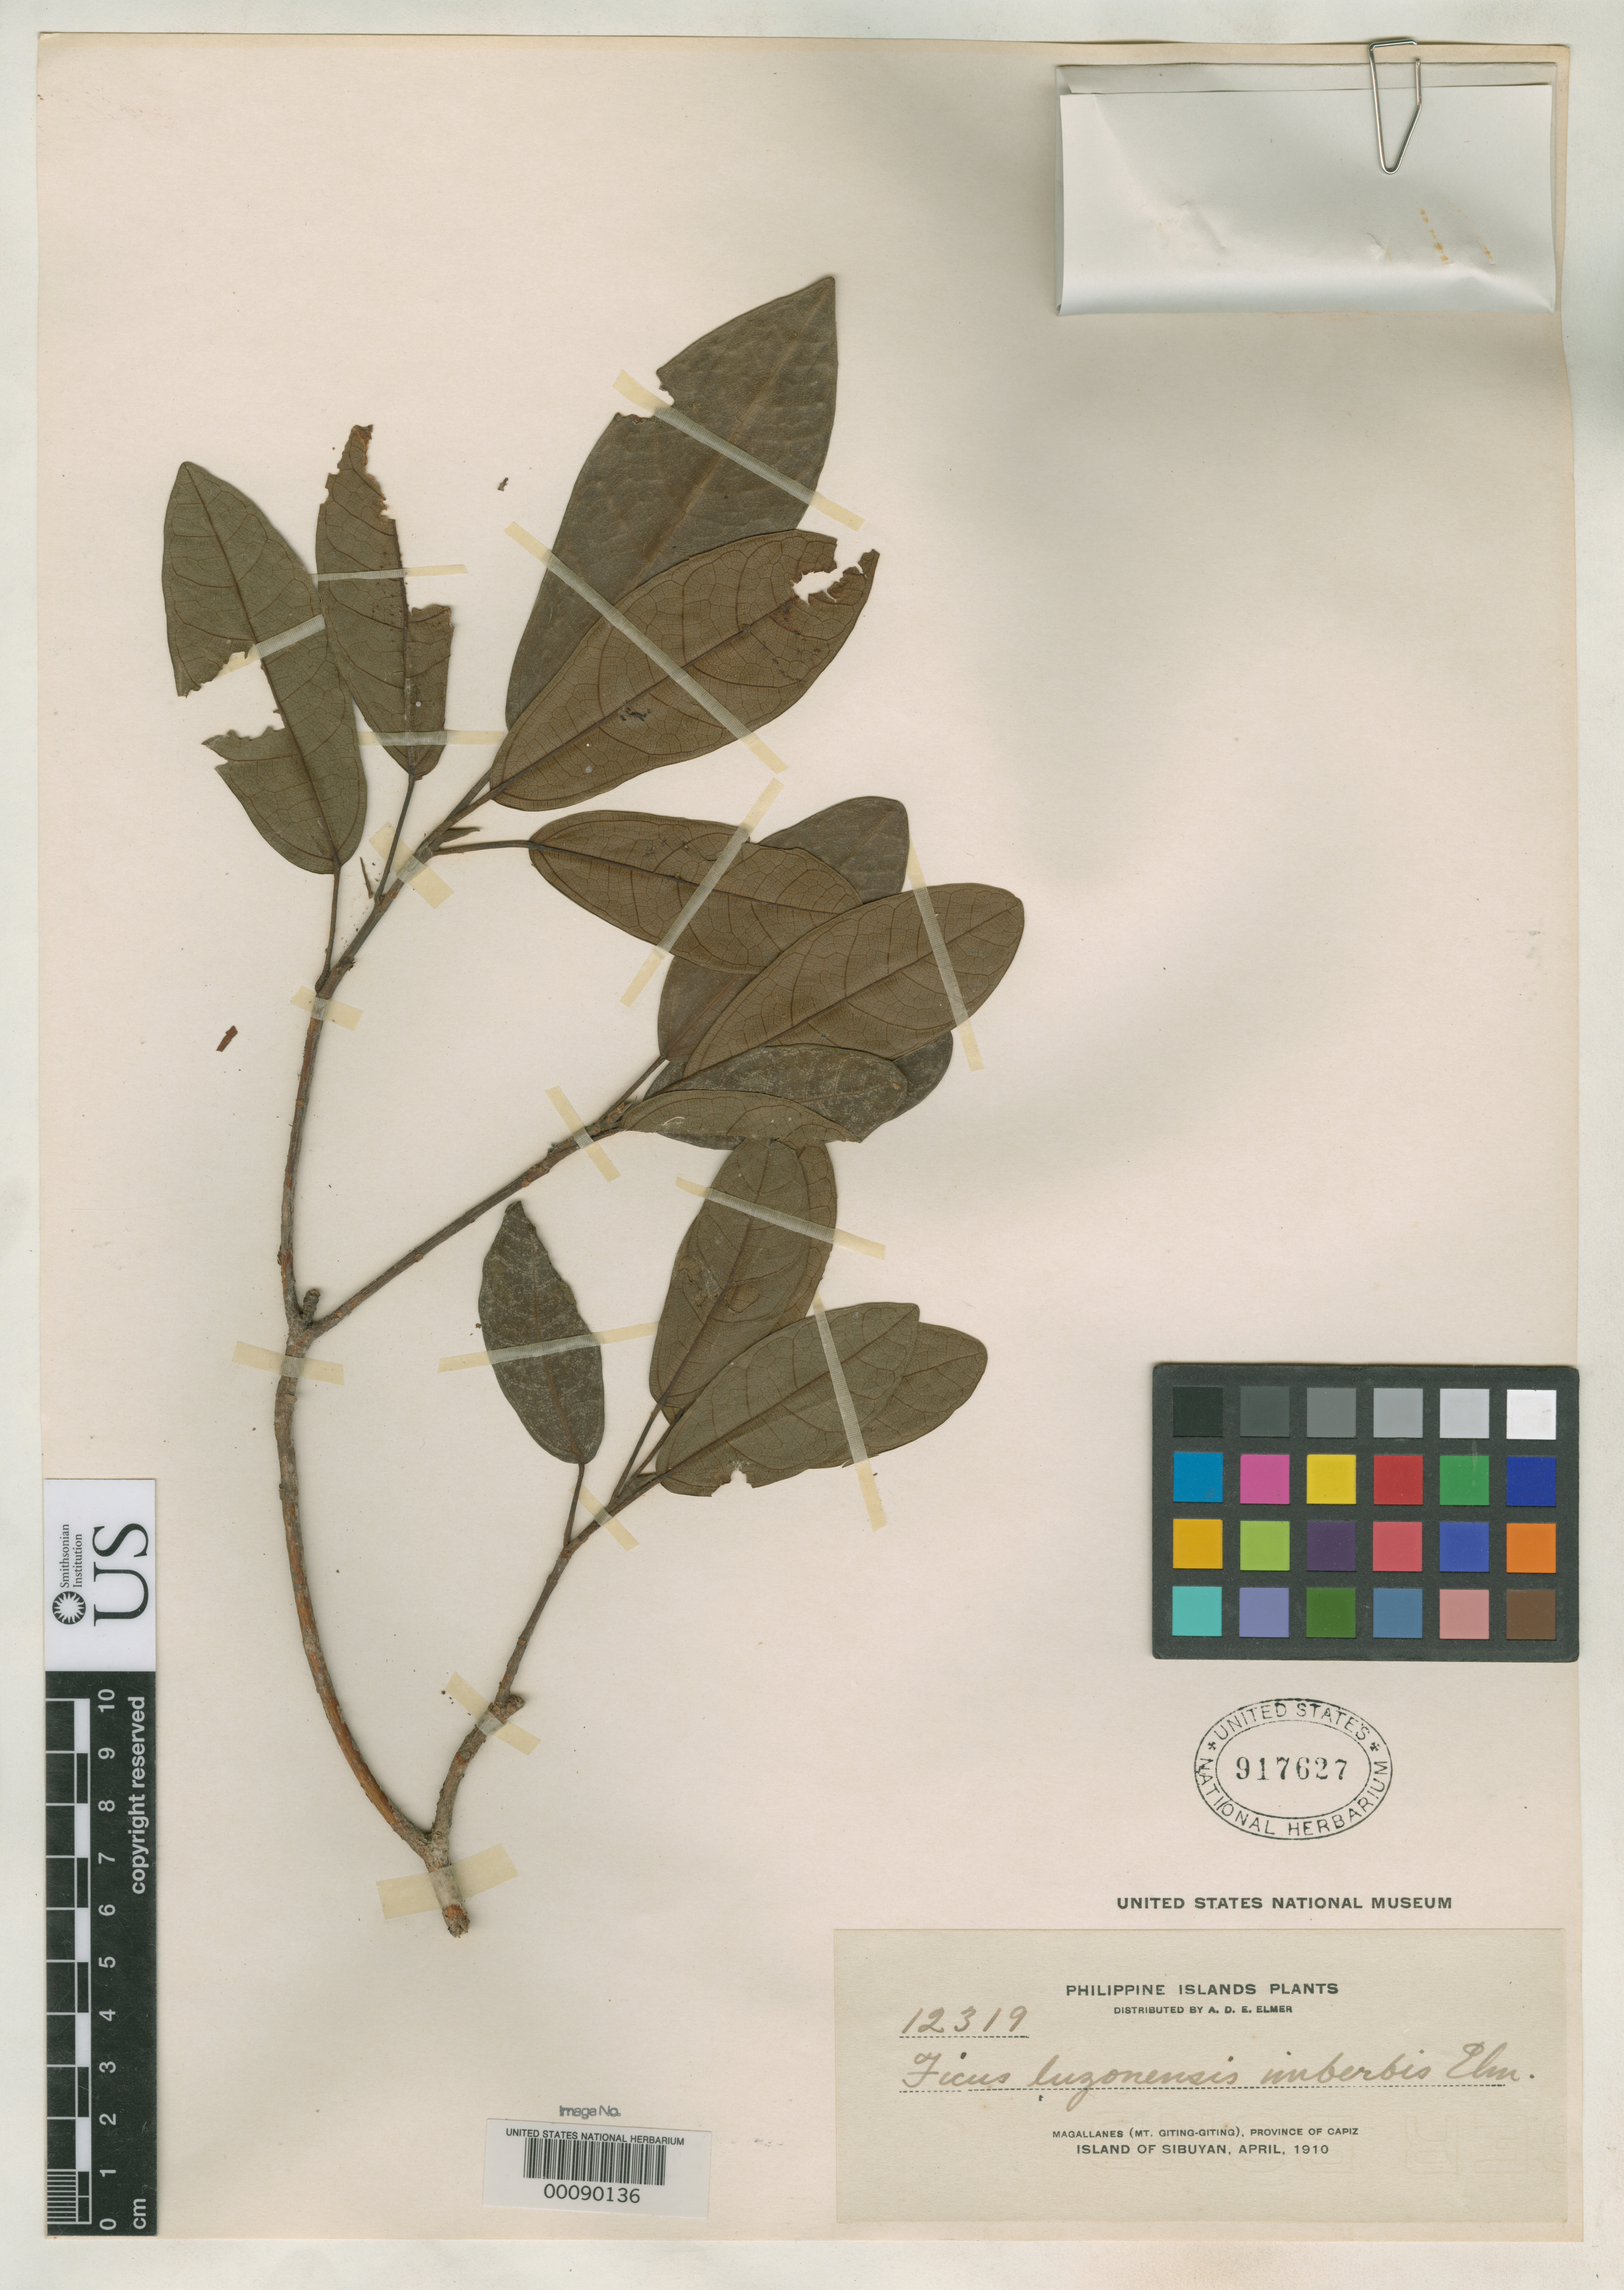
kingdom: Plantae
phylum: Tracheophyta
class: Magnoliopsida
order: Rosales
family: Moraceae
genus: Ficus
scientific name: Ficus luzonensis var. imberbis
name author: Elmer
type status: Isosyntype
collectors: A. D. E. Elmer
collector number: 12319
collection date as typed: Mar 1910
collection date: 1910-03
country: Philippines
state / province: Mimaropa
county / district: Romblon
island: Sibuyan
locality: Magalanes (Mt. Giting-giting).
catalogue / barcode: US 917627